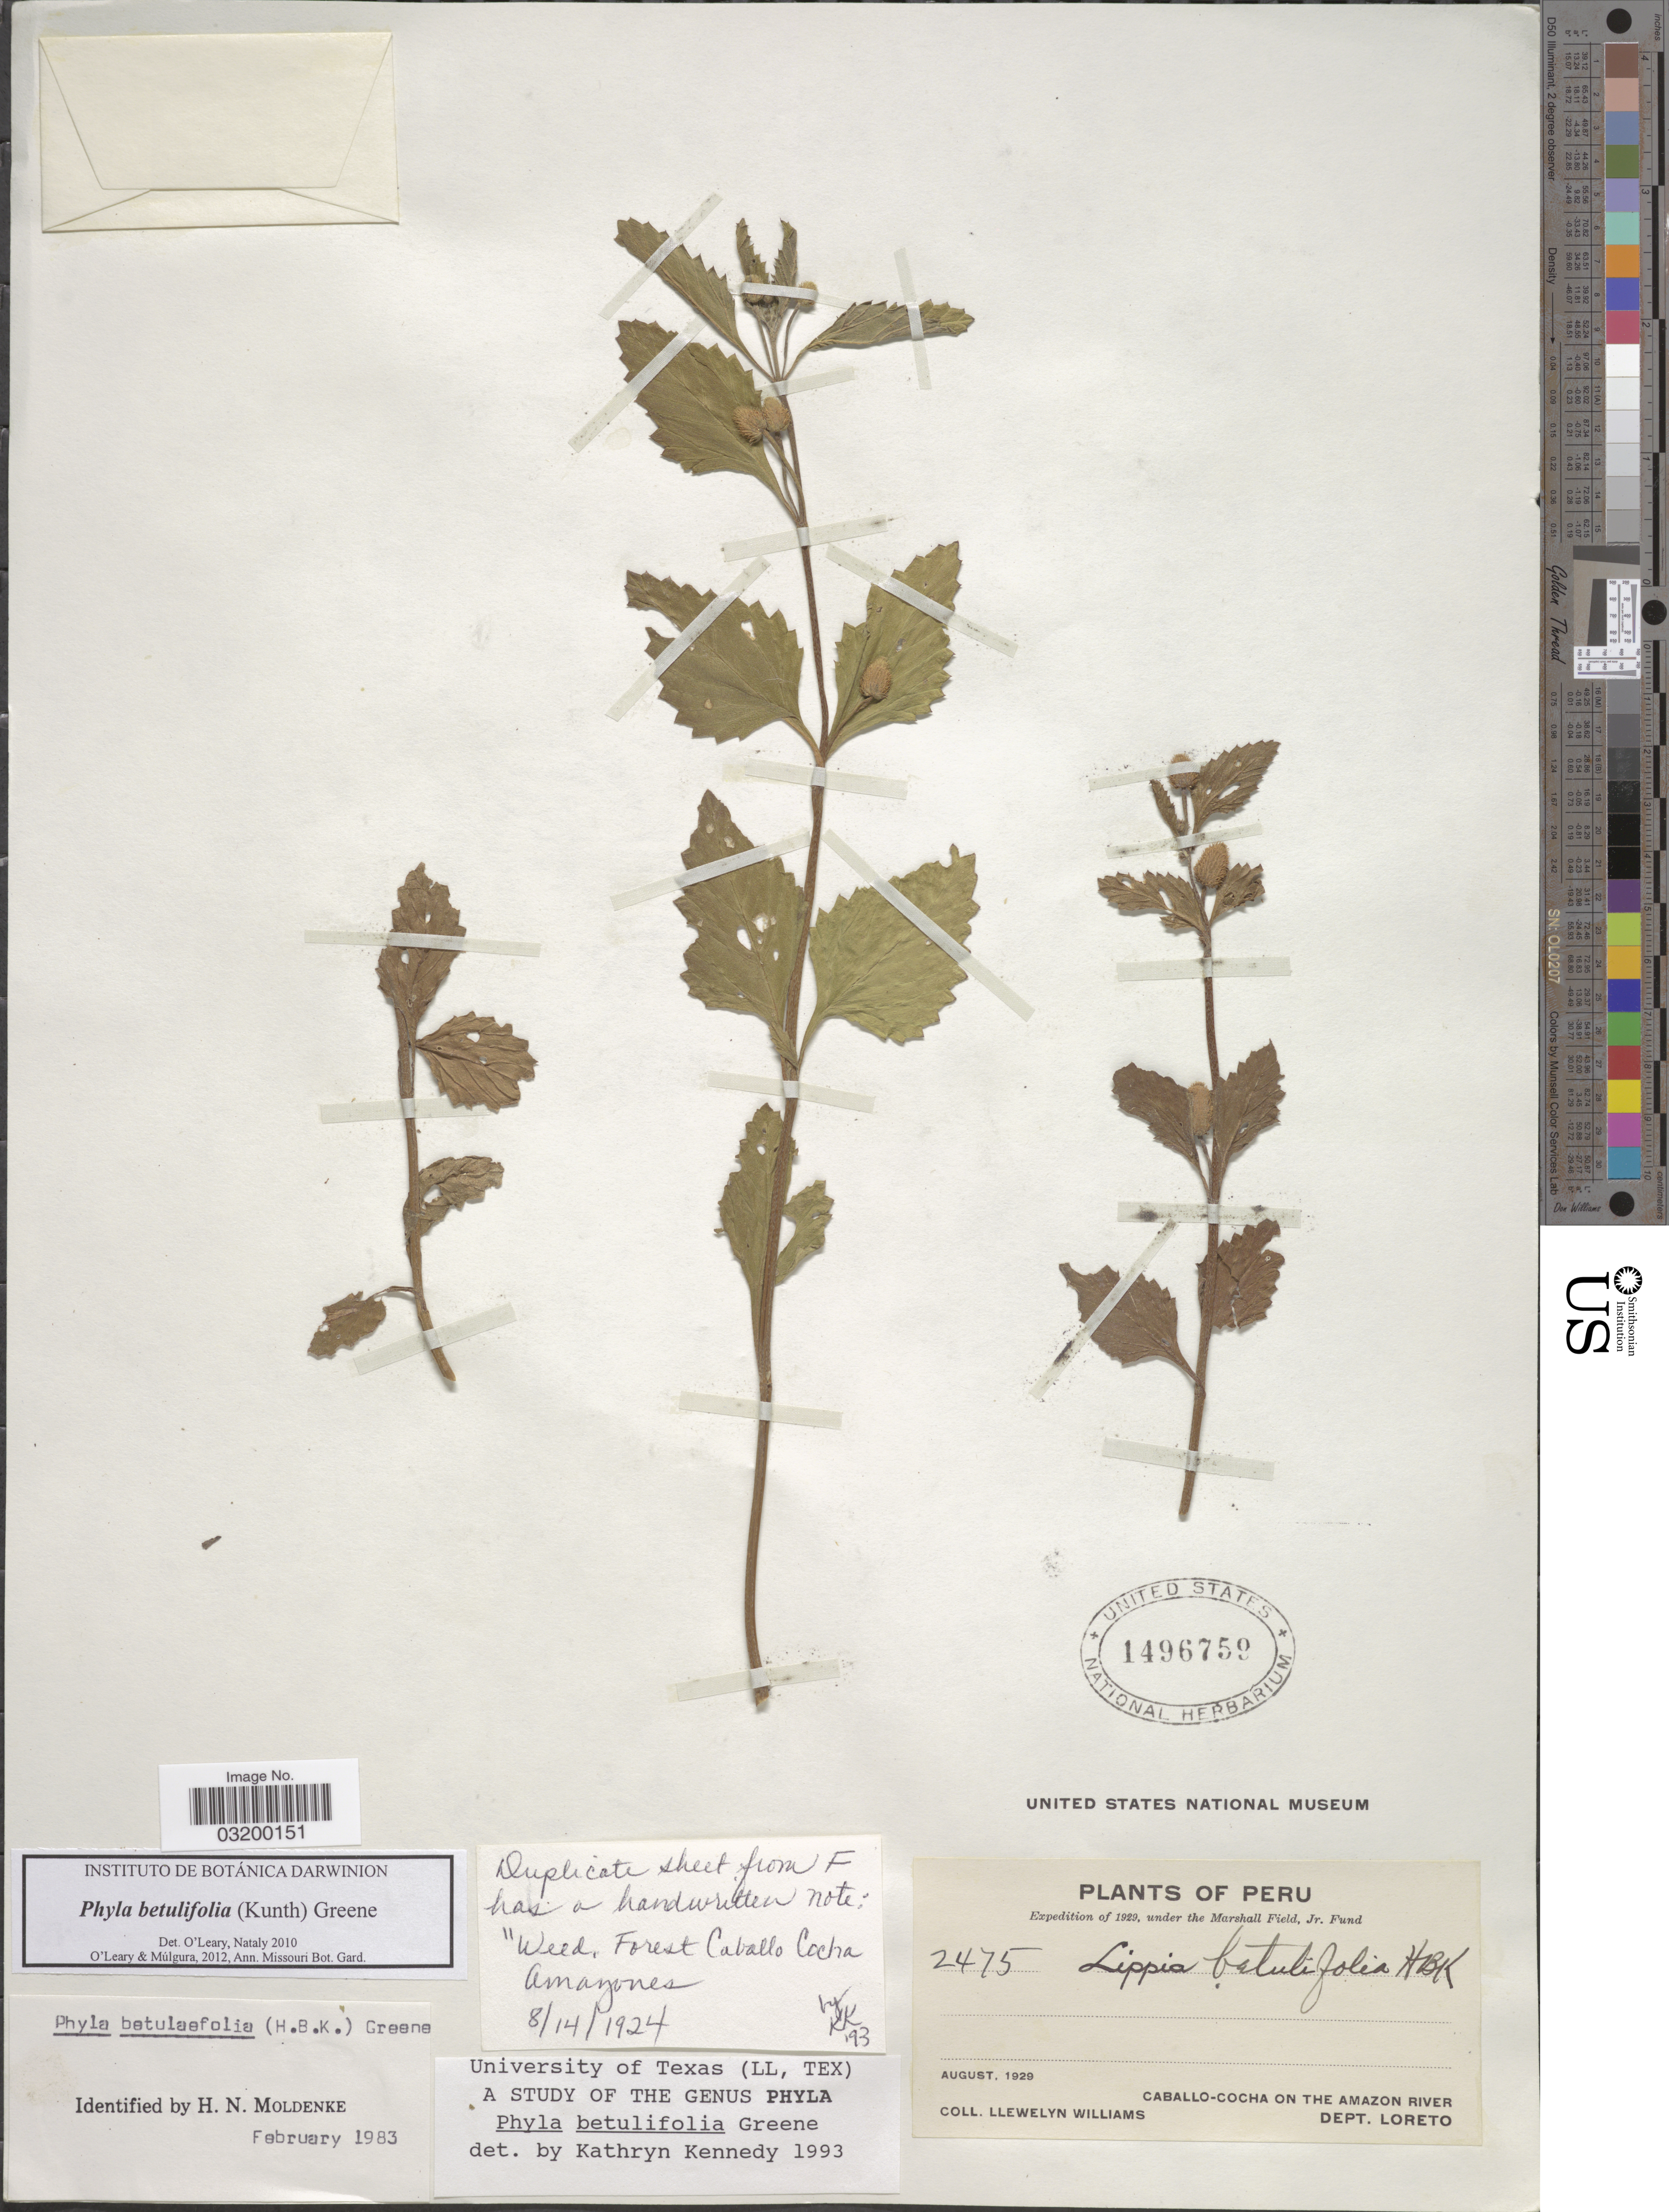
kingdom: Plantae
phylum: Tracheophyta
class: Magnoliopsida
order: Lamiales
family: Verbenaceae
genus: Phyla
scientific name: Phyla betulifolia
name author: (Kunth) Greene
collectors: Ll. Williams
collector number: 2475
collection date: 1929-08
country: Peru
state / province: Loreto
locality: Caballo - Cocha on the Amazon River. Dept. Loreto.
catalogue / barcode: US 1496759